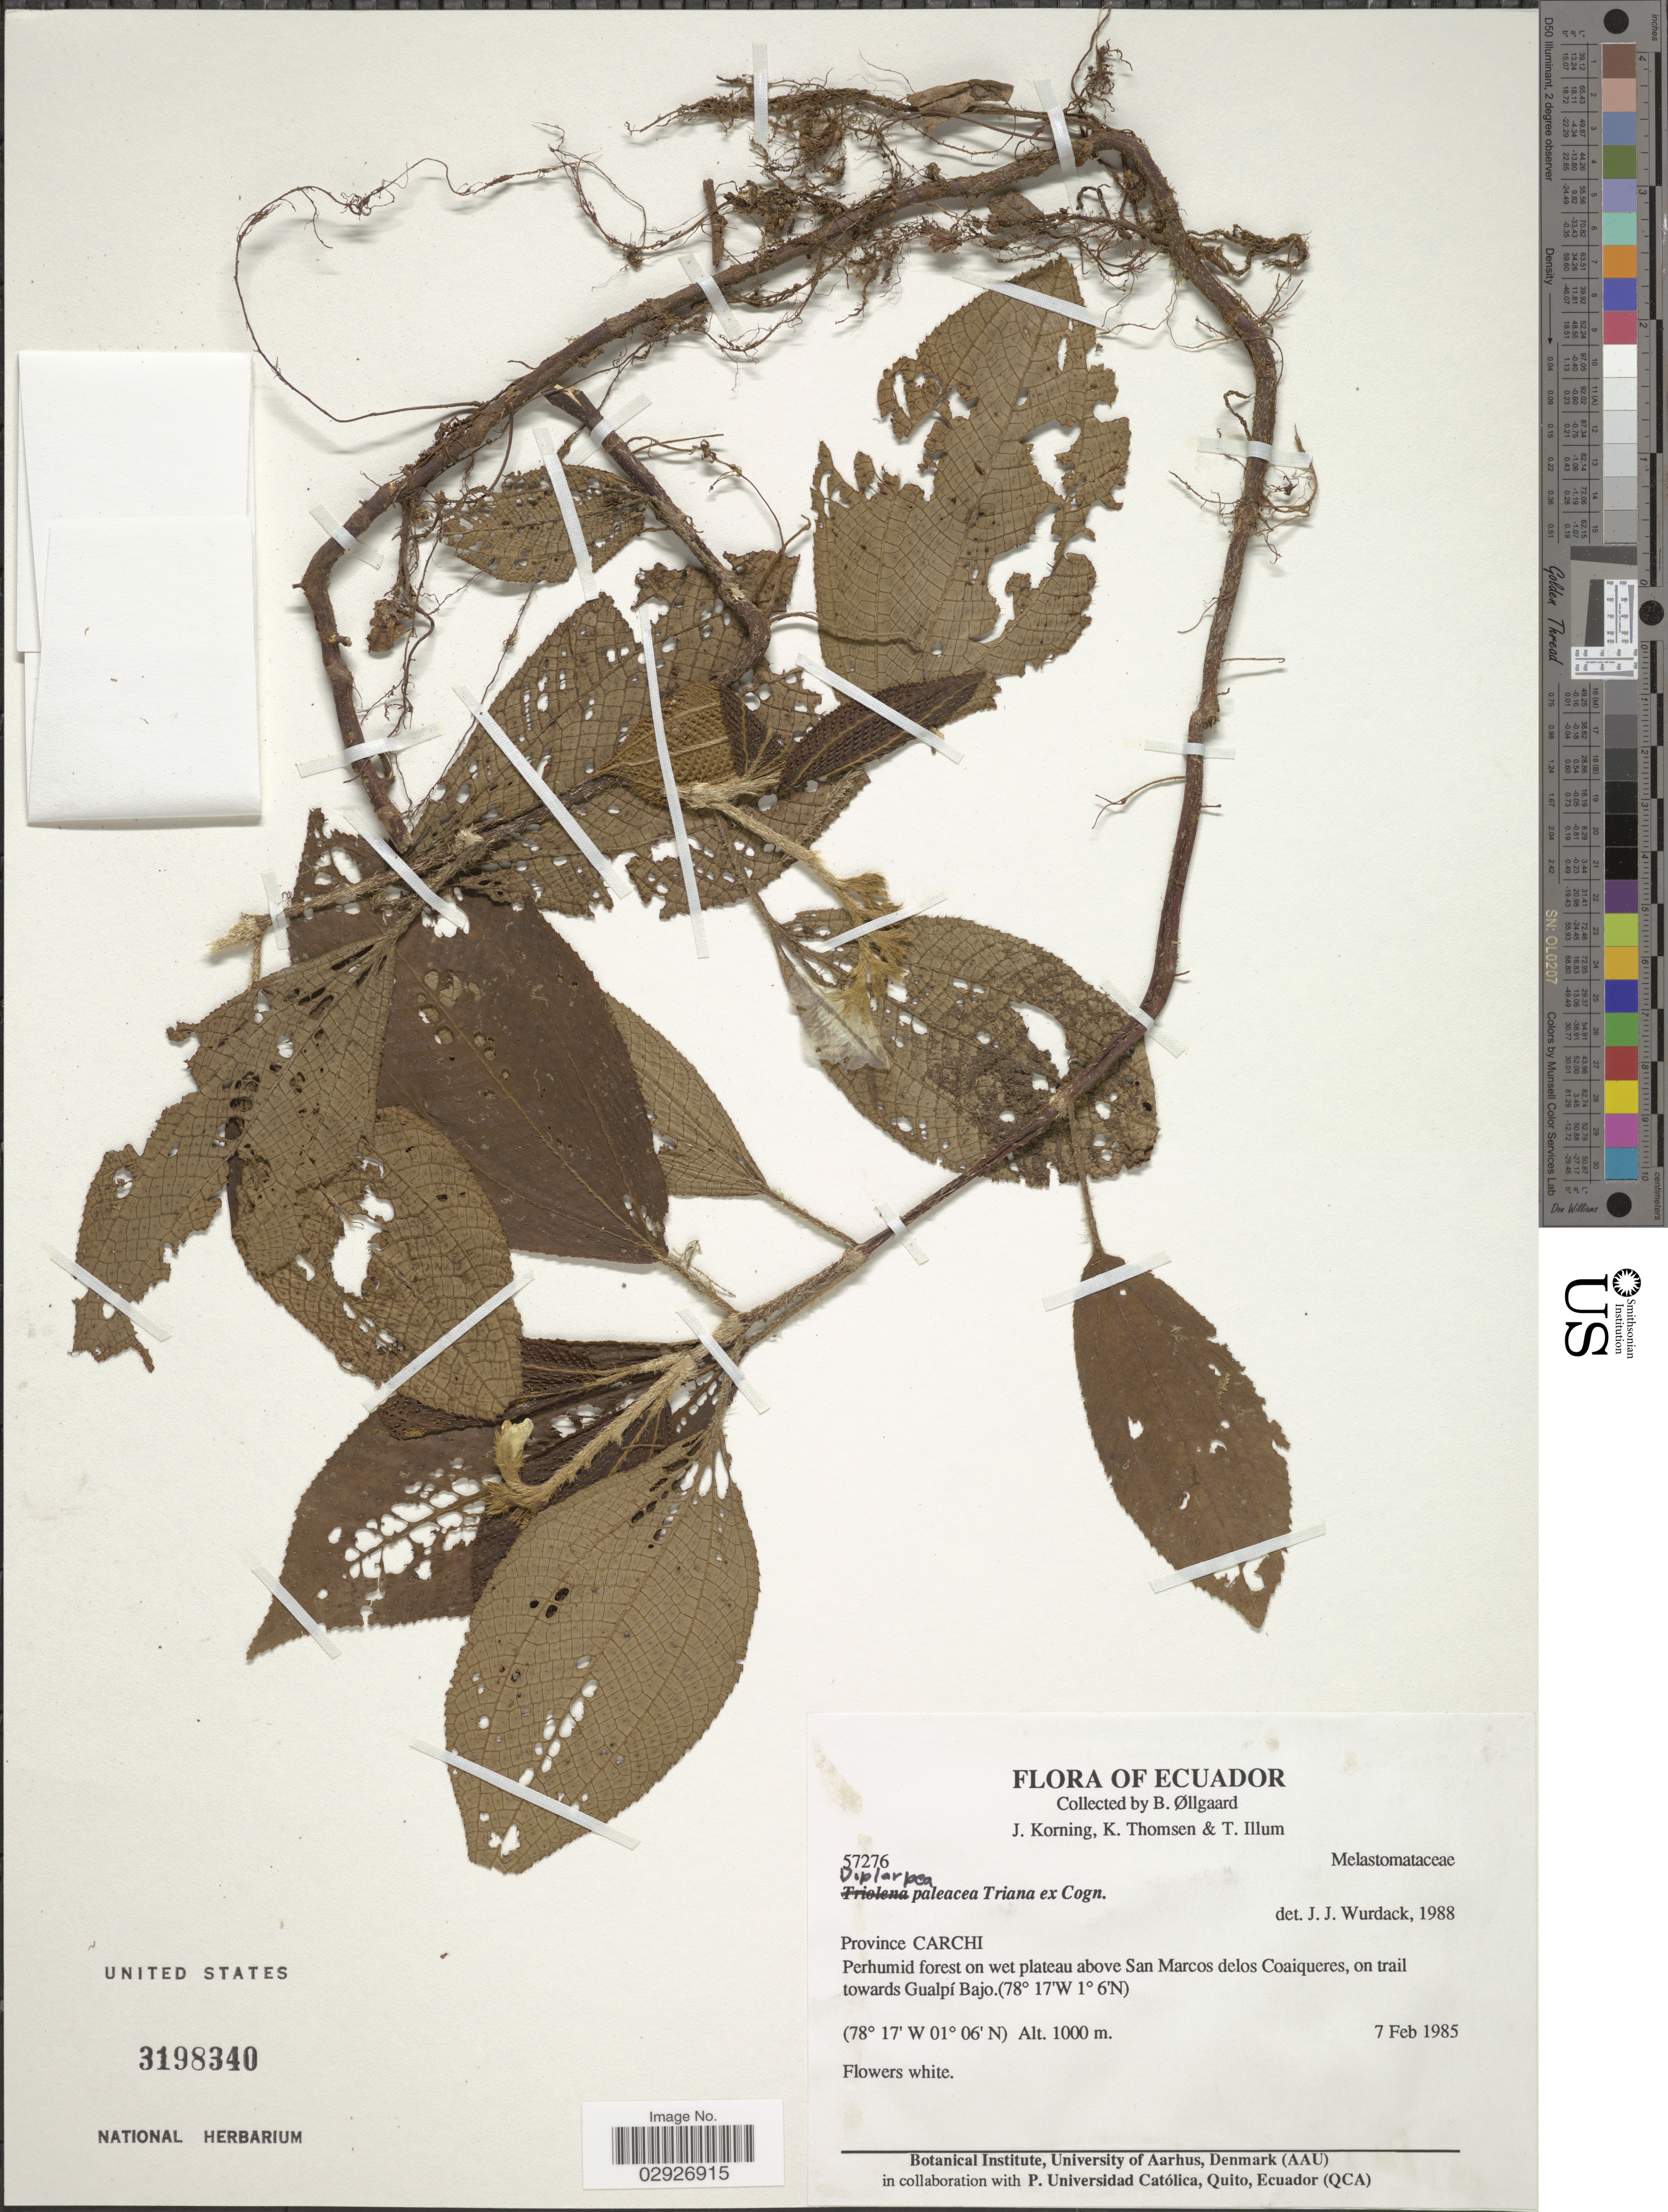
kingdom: Plantae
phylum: Tracheophyta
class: Magnoliopsida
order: Myrtales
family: Melastomataceae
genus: Triolena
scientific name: Triolena paleacea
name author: (Triana) Almeda & Alvear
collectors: B. Øllgaard, J. Korning, K. Thomsen & T. Illum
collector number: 57276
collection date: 1985-02-07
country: Ecuador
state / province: Carchi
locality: Province Carchi. Perhumid forest on wet plateau above San Marcos delos Coaiqueres, on trail towards Gualpí Bajo.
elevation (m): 1000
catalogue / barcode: US 3198340